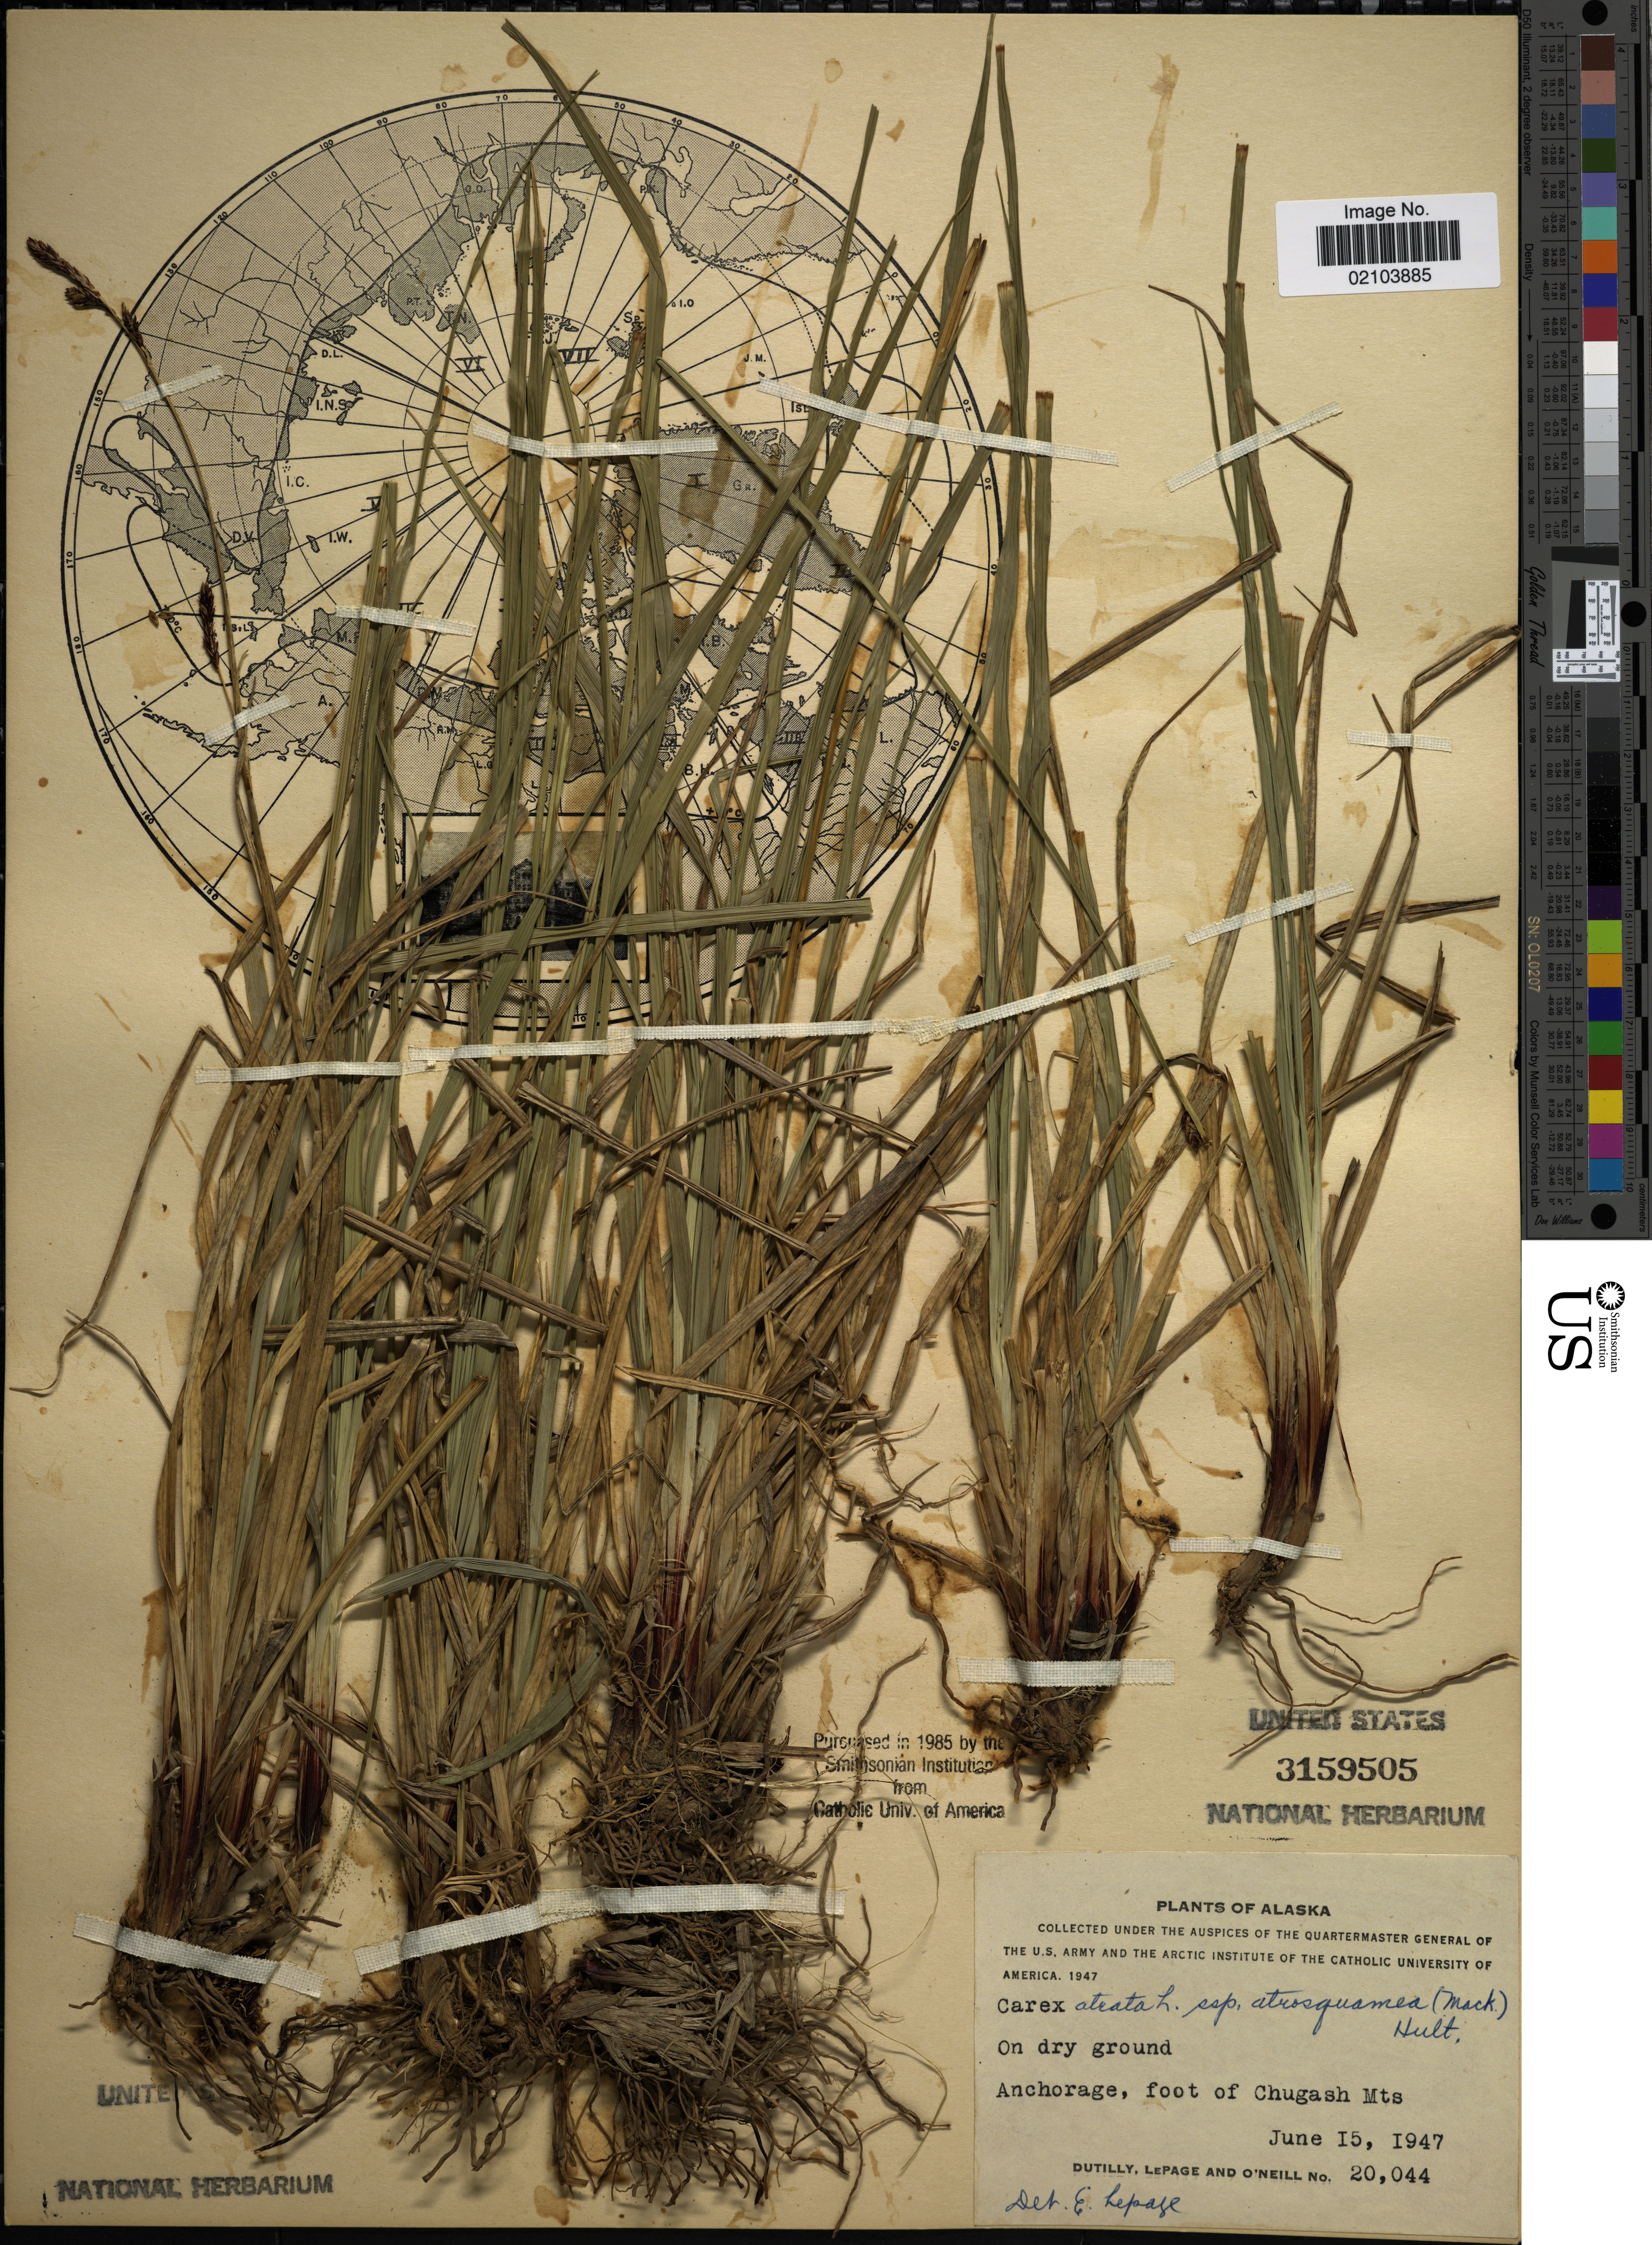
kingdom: Plantae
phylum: Tracheophyta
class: Liliopsida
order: Poales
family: Cyperaceae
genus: Carex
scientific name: Carex atrata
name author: L.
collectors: -. Dutilly, -. LePage & -. O'Neill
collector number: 20044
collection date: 1947-06-15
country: United States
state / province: Alaska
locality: Anchorage, foot of Chugash Mts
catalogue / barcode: US 3159505